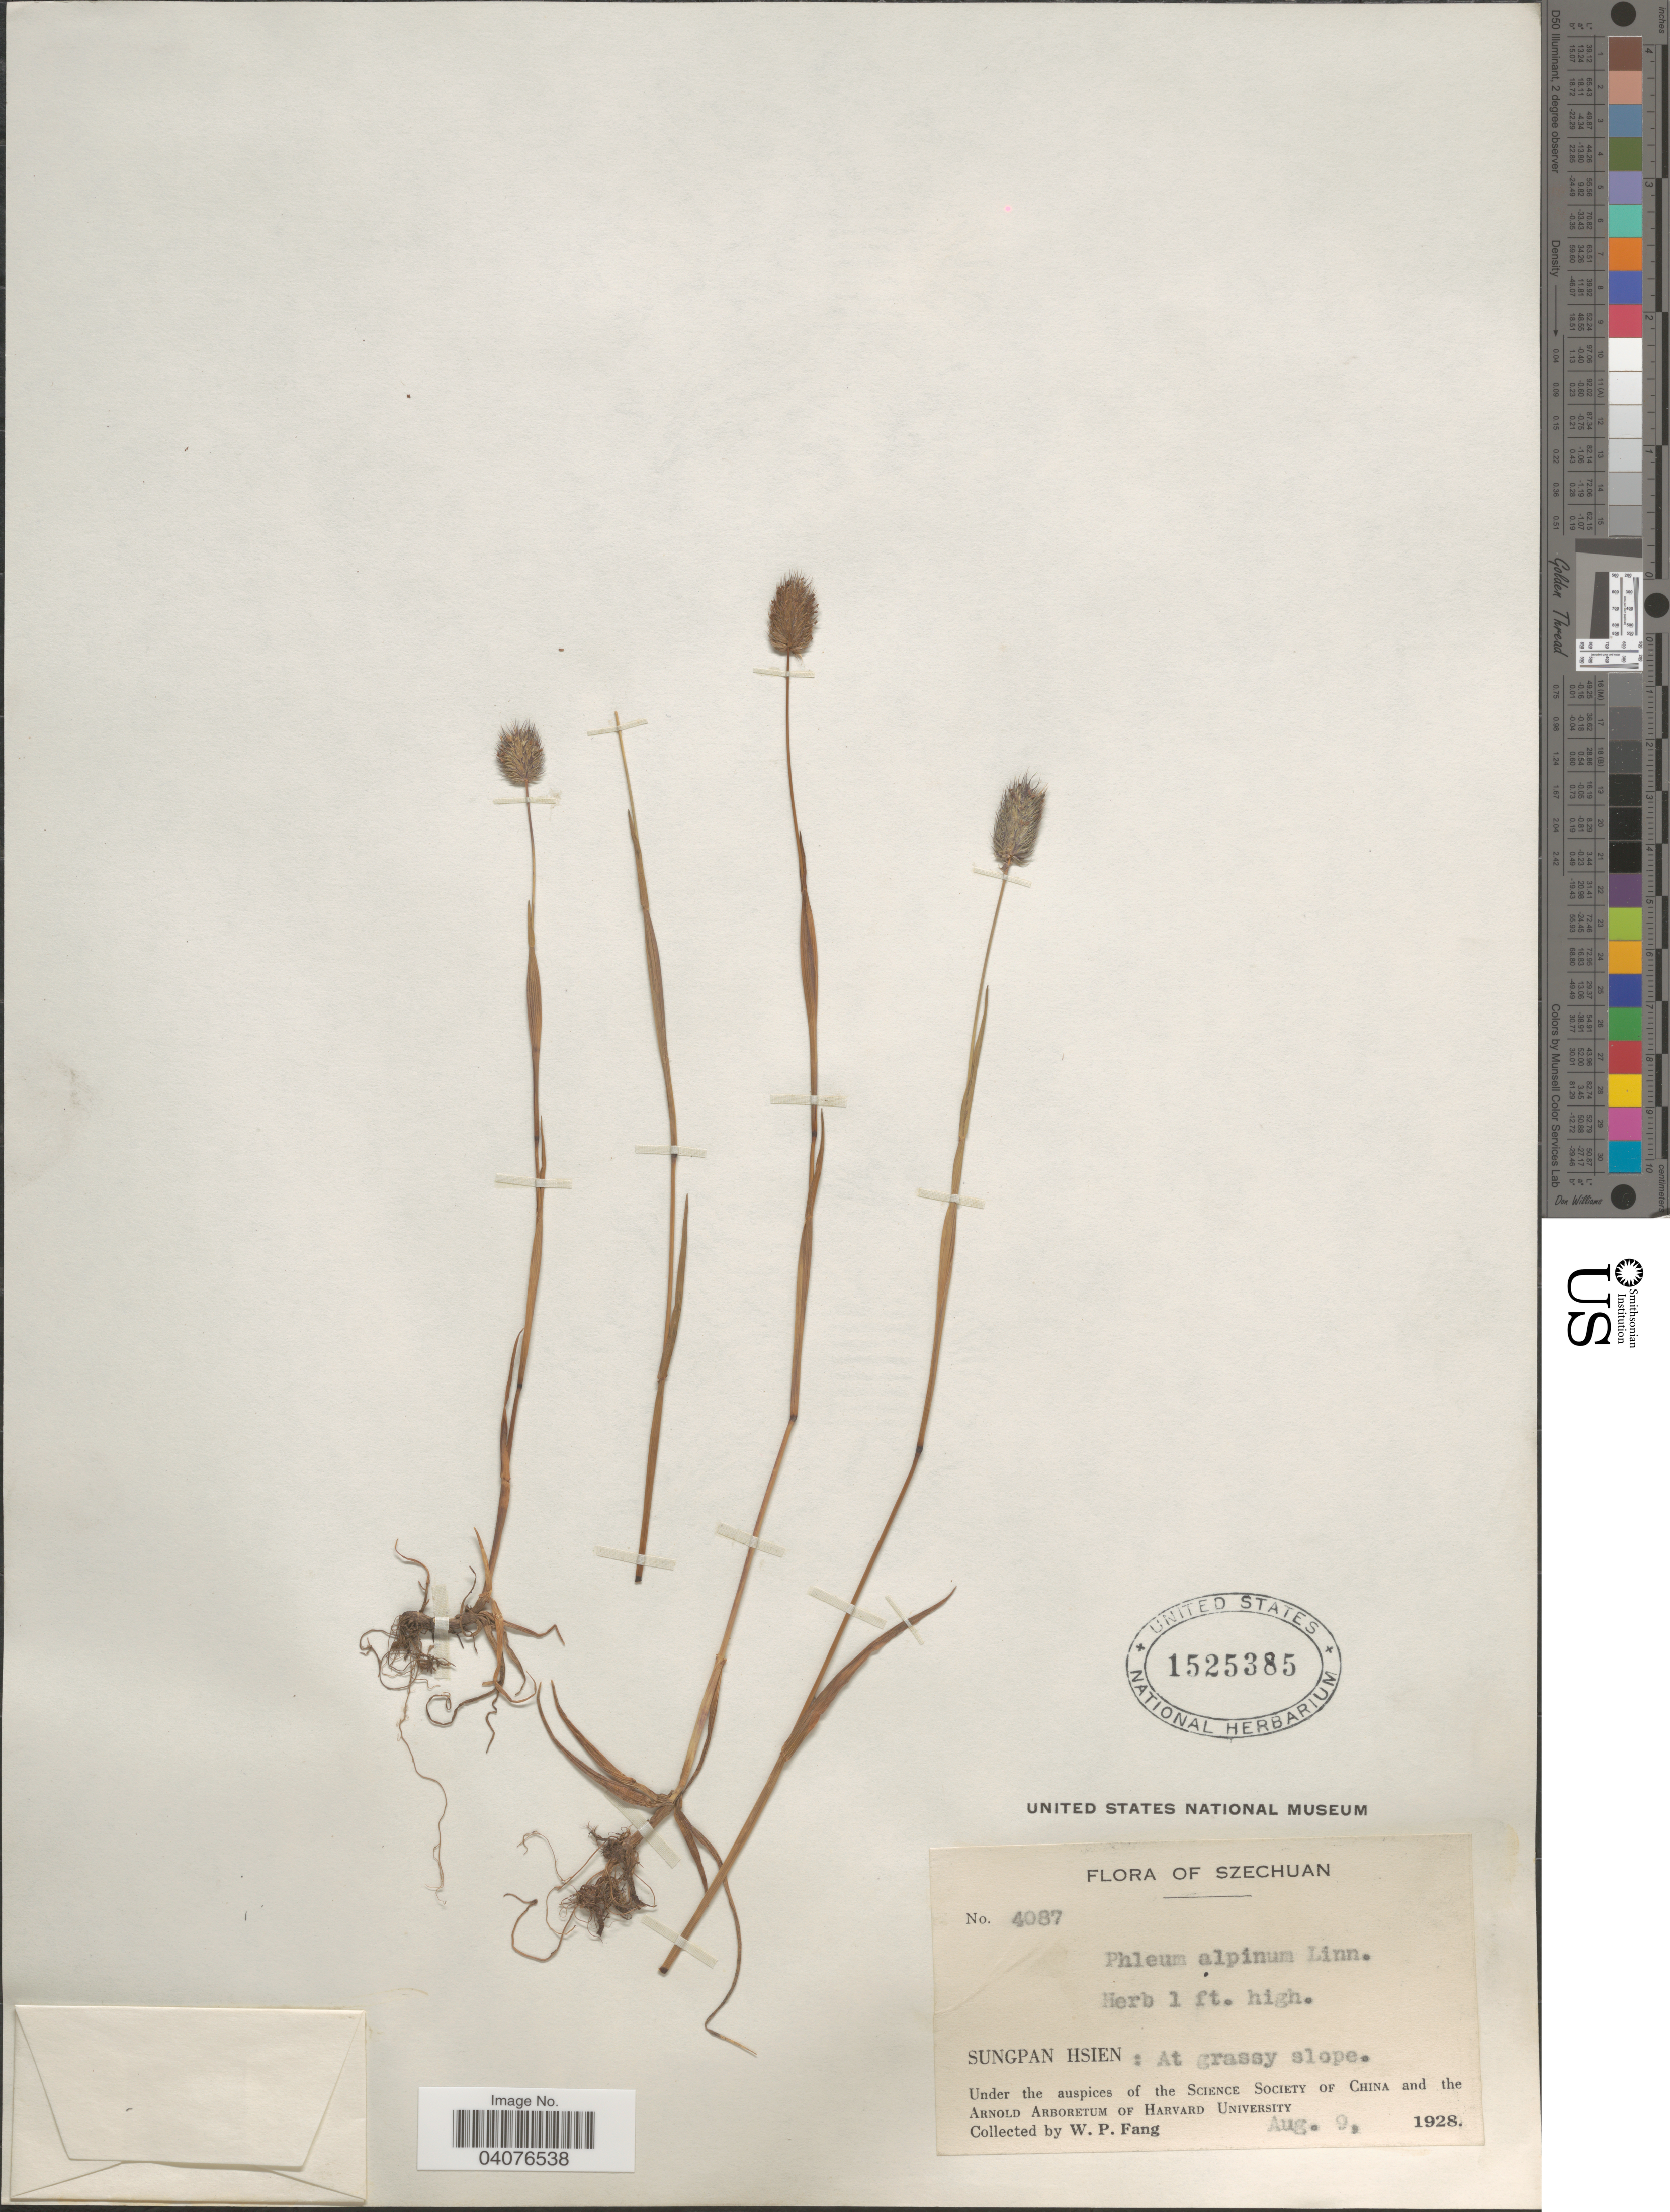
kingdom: Plantae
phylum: Tracheophyta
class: Liliopsida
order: Poales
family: Poaceae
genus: Phleum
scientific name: Phleum alpinum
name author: L.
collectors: W. P. Fang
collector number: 4087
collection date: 1928-08-09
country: China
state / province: Sichuan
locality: Sungpan Hsien: at grassy slope.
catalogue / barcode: US 1525385